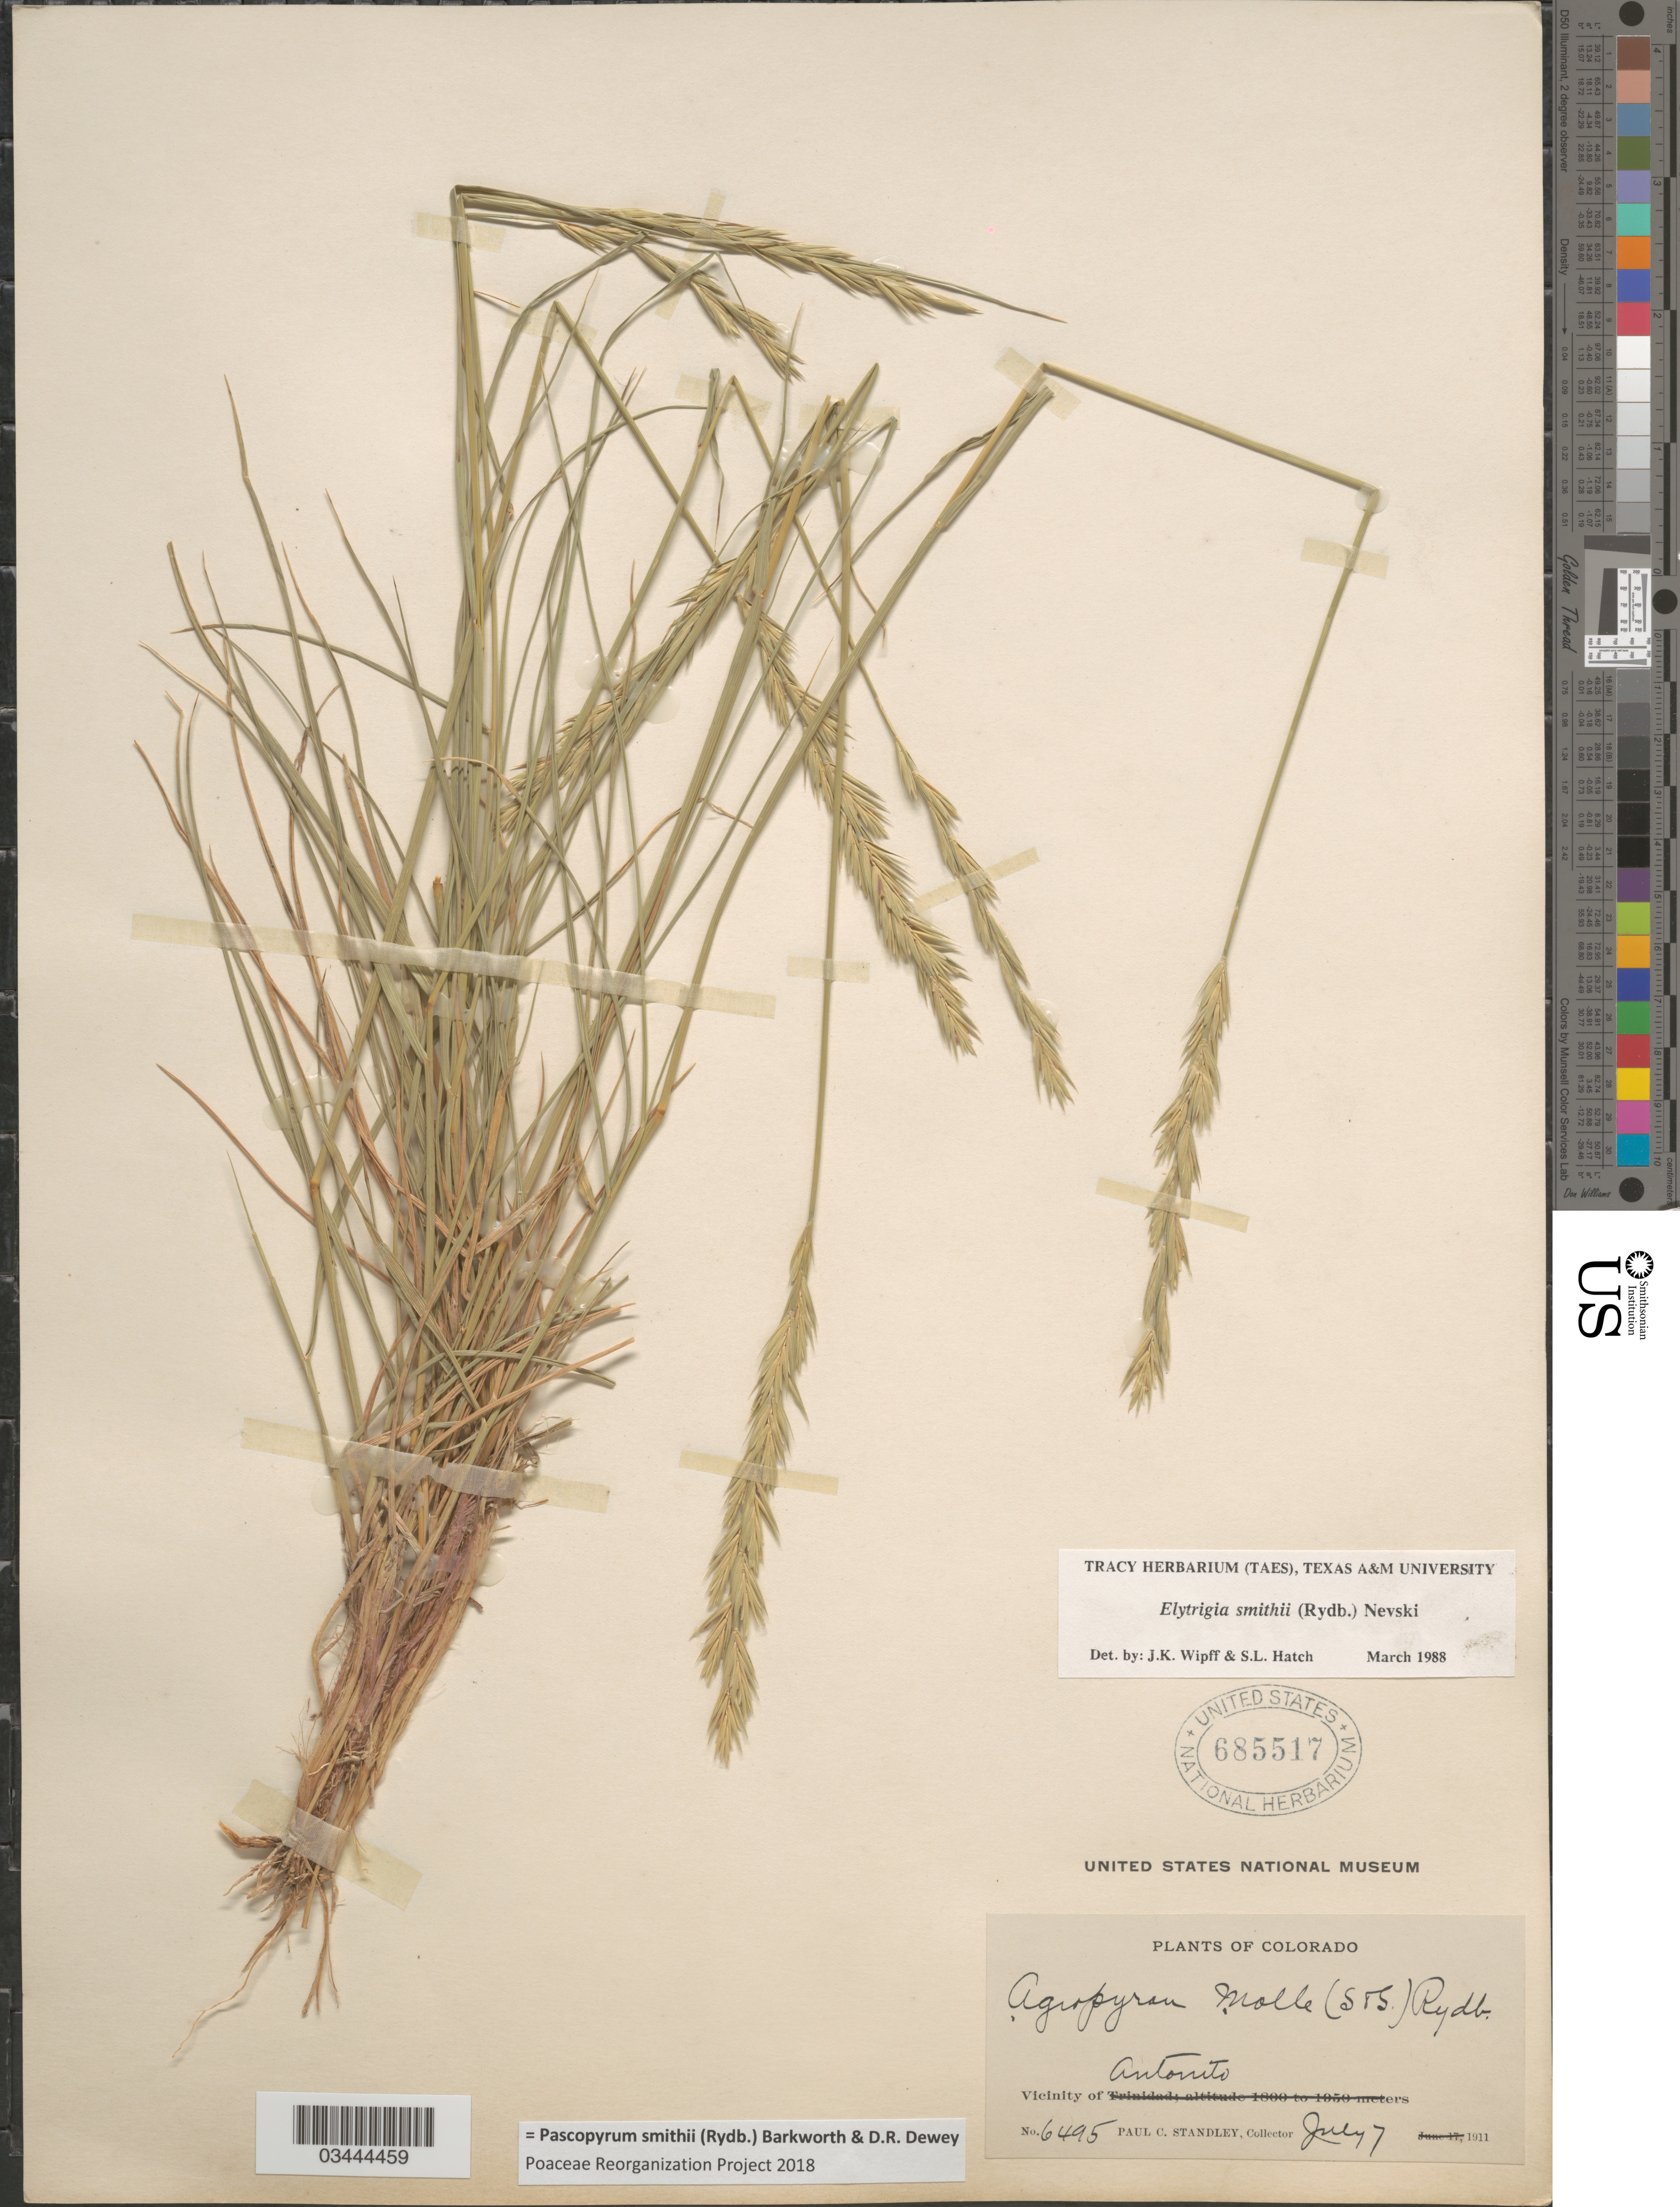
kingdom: Plantae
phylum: Tracheophyta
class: Liliopsida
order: Poales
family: Poaceae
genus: Pascopyrum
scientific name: Pascopyrum smithii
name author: (Rydb.) Barkworth & Dewey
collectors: P. C. Standley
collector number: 6495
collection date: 1911-07-07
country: United States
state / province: Colorado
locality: Vicinity of Antonito.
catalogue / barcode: US 685517